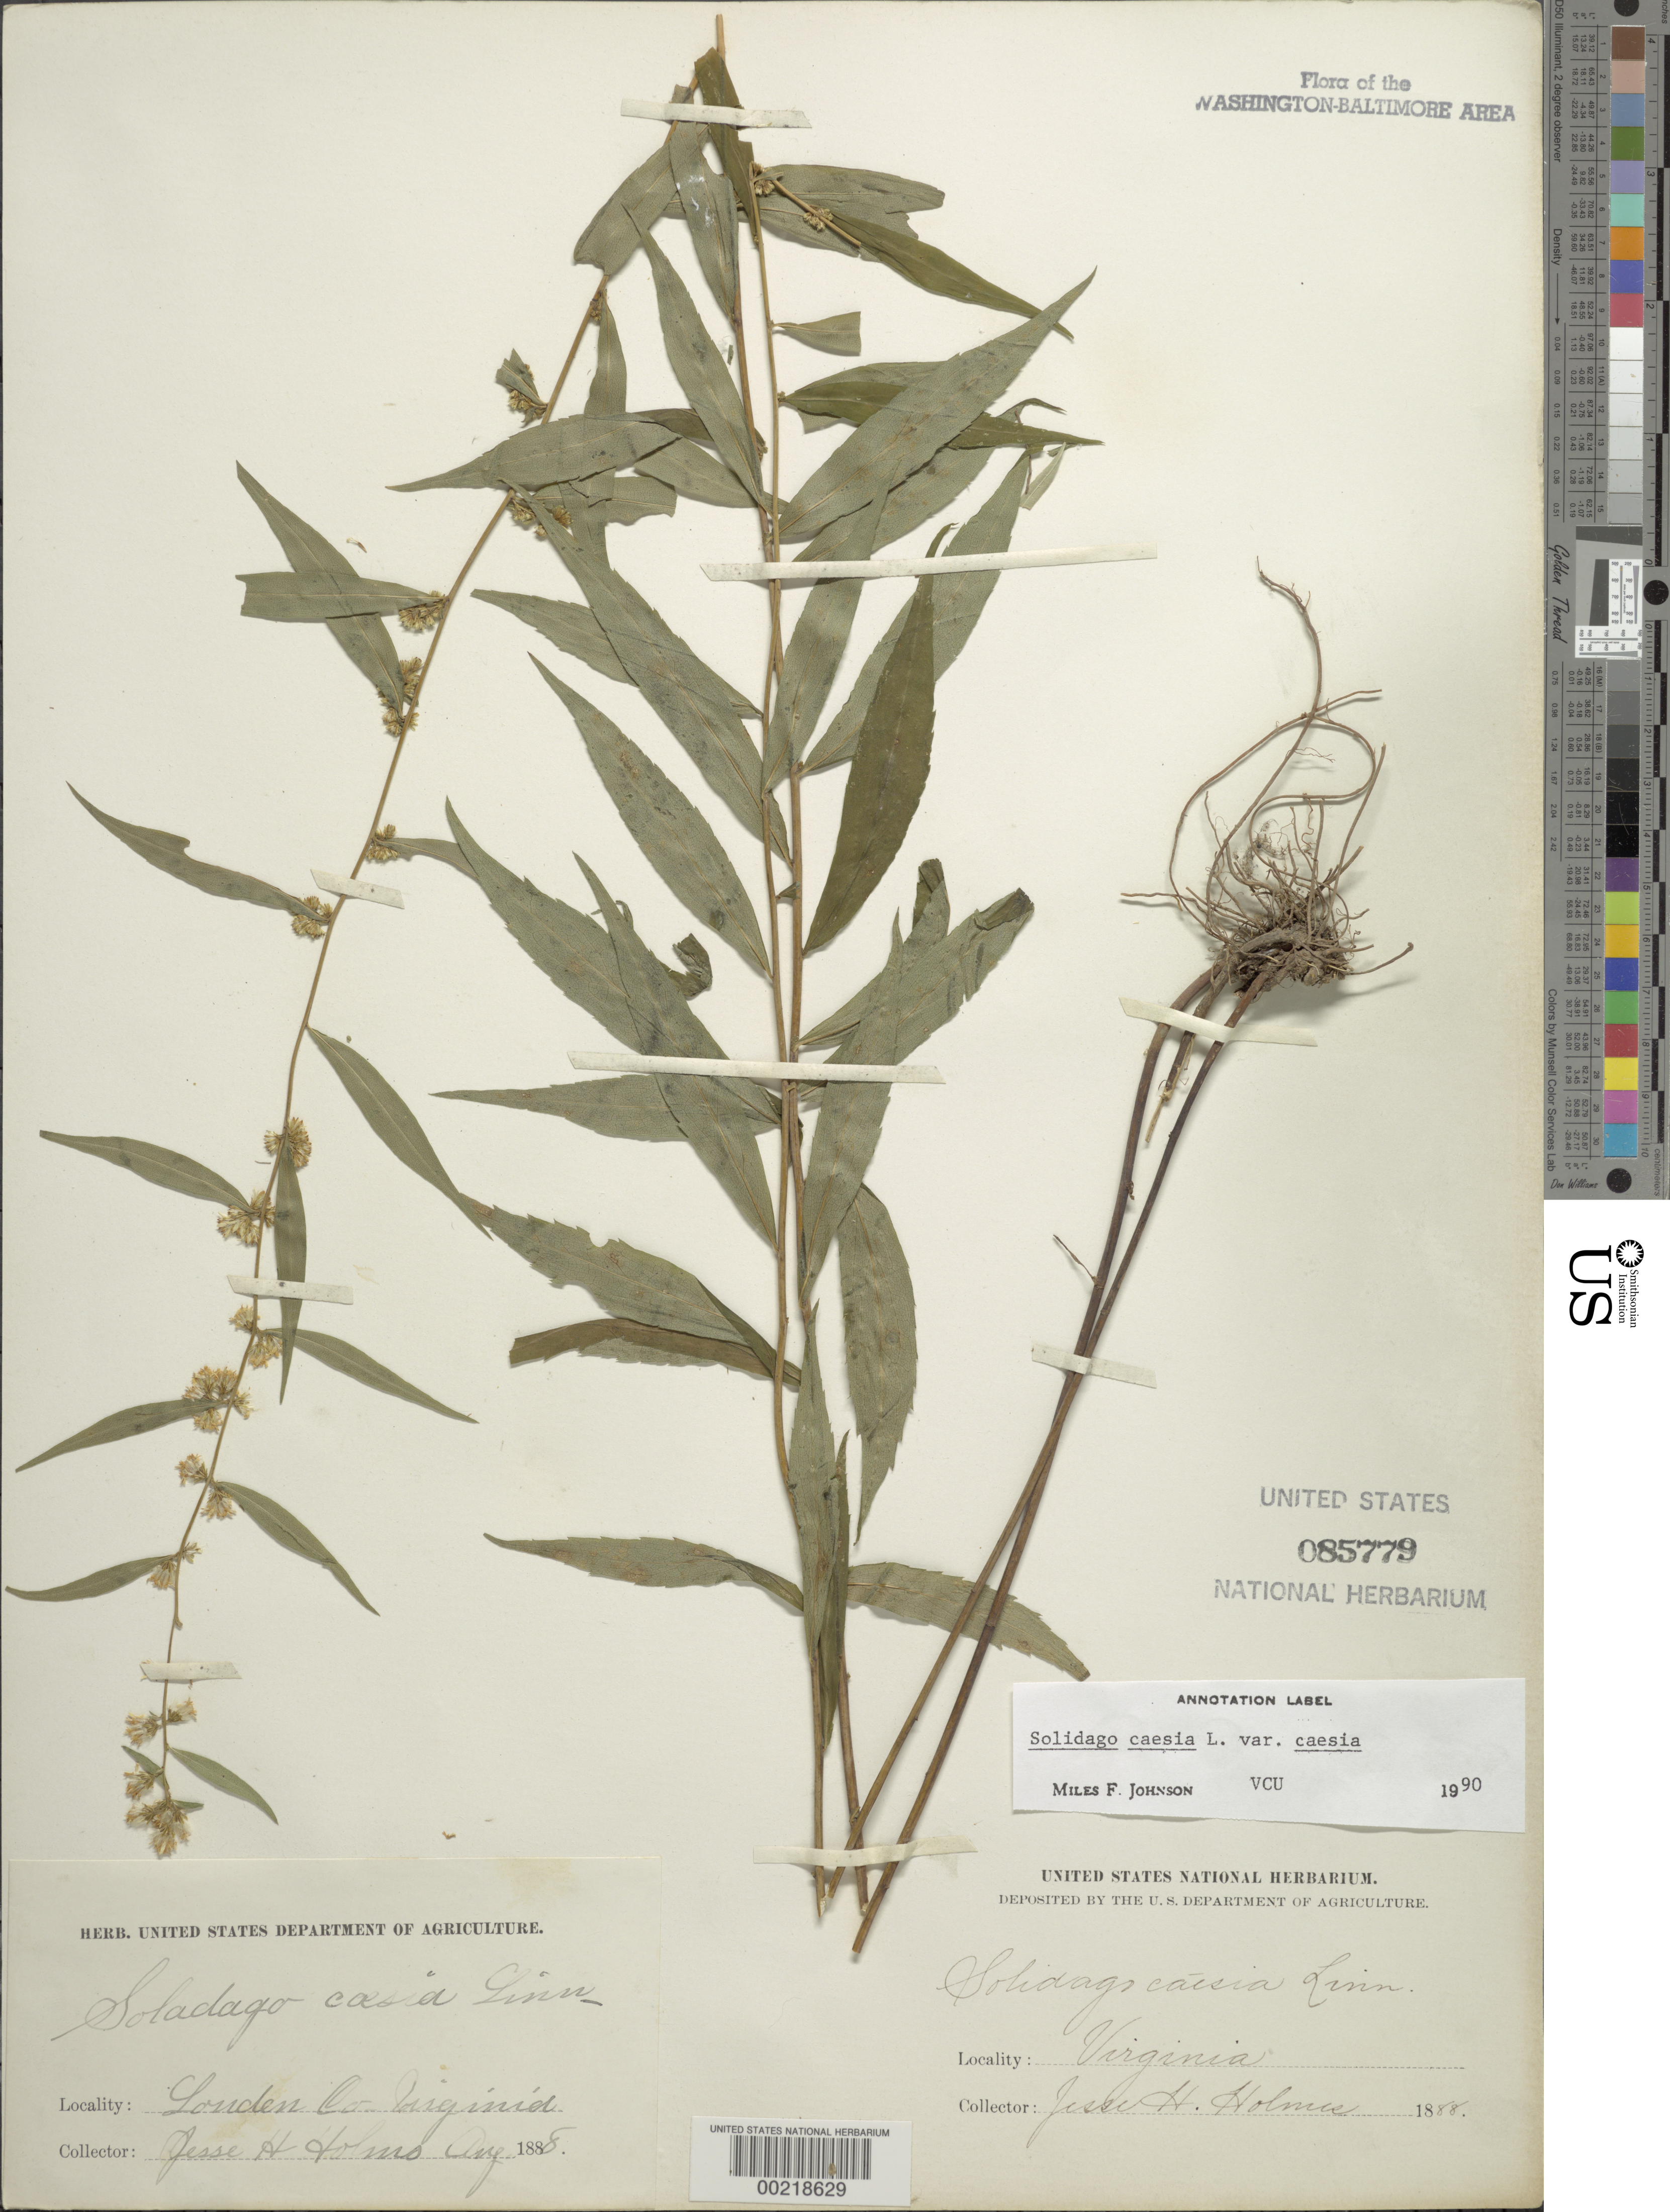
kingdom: Plantae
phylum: Tracheophyta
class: Magnoliopsida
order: Asterales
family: Asteraceae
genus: Solidago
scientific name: Solidago caesia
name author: L.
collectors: J. Holmes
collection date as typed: Aug 1888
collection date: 1888-08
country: United States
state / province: Virginia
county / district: Loudoun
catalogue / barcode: US 85779